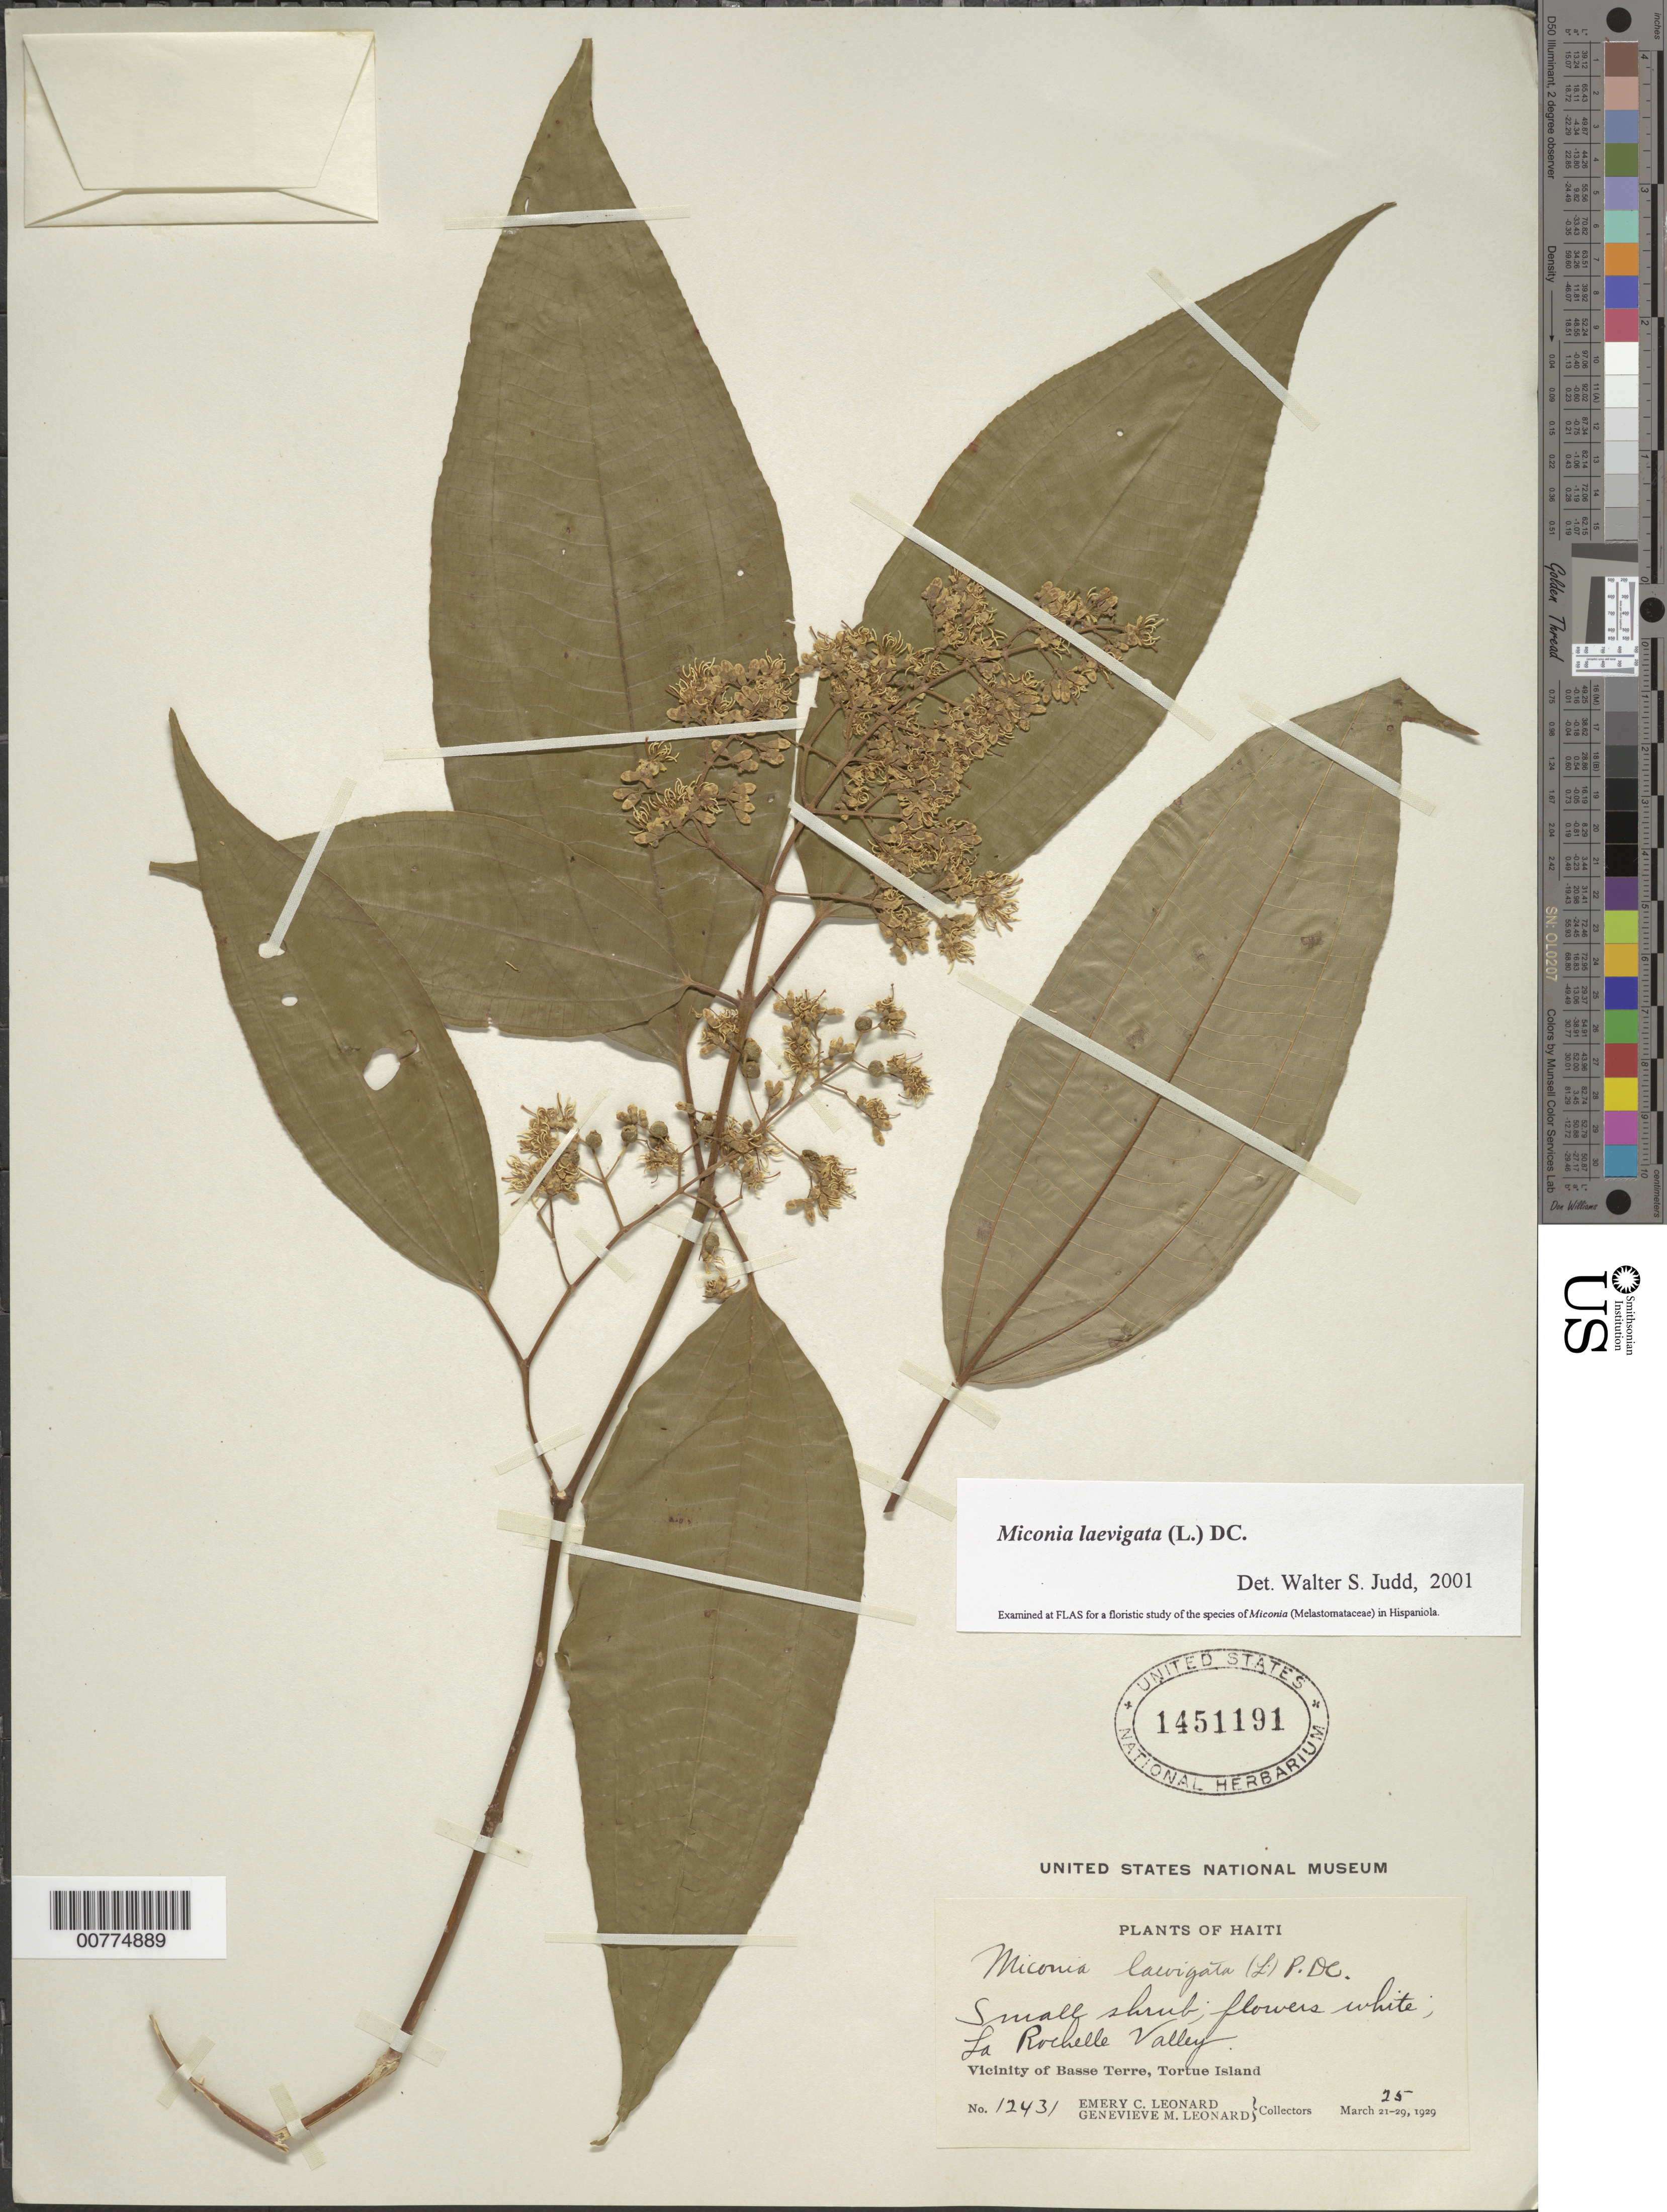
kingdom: Plantae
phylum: Tracheophyta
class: Magnoliopsida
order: Myrtales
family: Melastomataceae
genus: Miconia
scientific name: Miconia laevigata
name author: (L.) D. Don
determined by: Judd, Walter S.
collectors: E. C. Leonard & G. M. Leonard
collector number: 12431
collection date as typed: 25 Mar 1929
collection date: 1929-03-25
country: Haiti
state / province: Nord-Óuest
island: Île de la Tortue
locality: Tortue Island, vicinity of Basse Terre, La Rochelle Valley.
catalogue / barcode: US 1451191